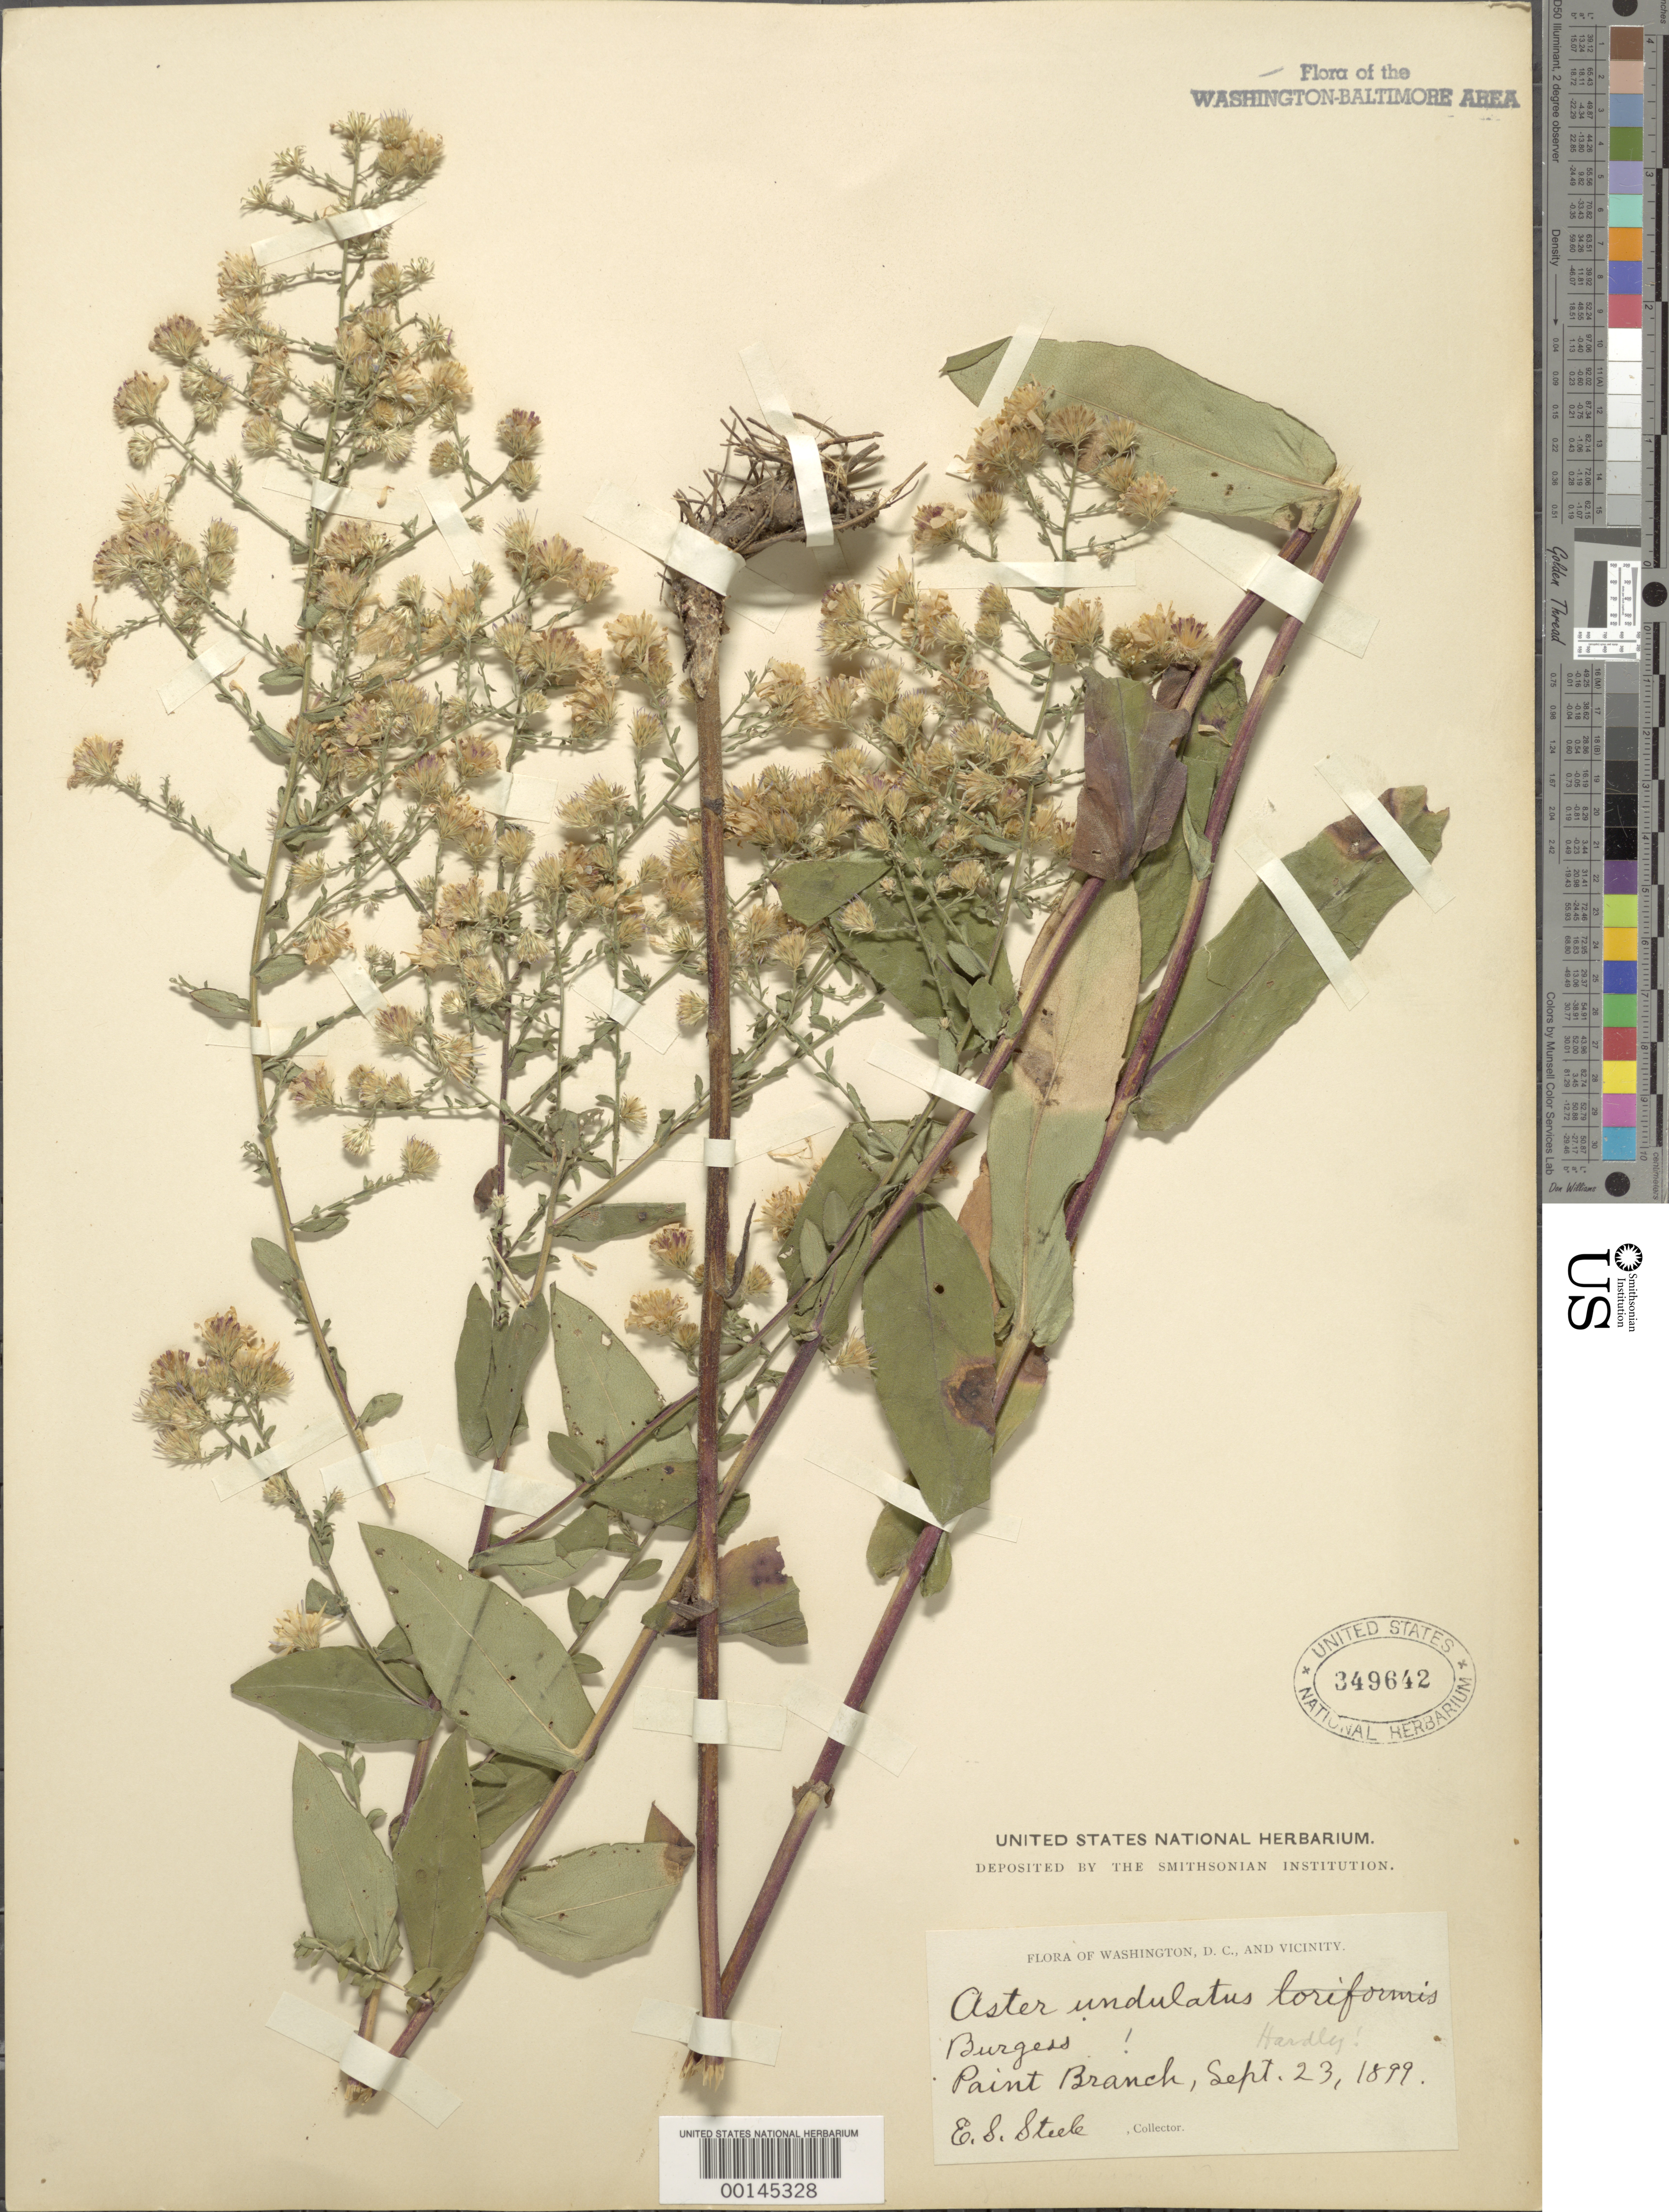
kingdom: Plantae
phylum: Tracheophyta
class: Magnoliopsida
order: Asterales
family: Asteraceae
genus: Symphyotrichum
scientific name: Symphyotrichum undulatum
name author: (L.) G.L. Nesom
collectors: E. Steele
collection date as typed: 23 Sep 1899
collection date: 1899-09-23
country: United States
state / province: Maryland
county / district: Prince George's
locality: Paint Branch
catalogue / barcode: US 349642